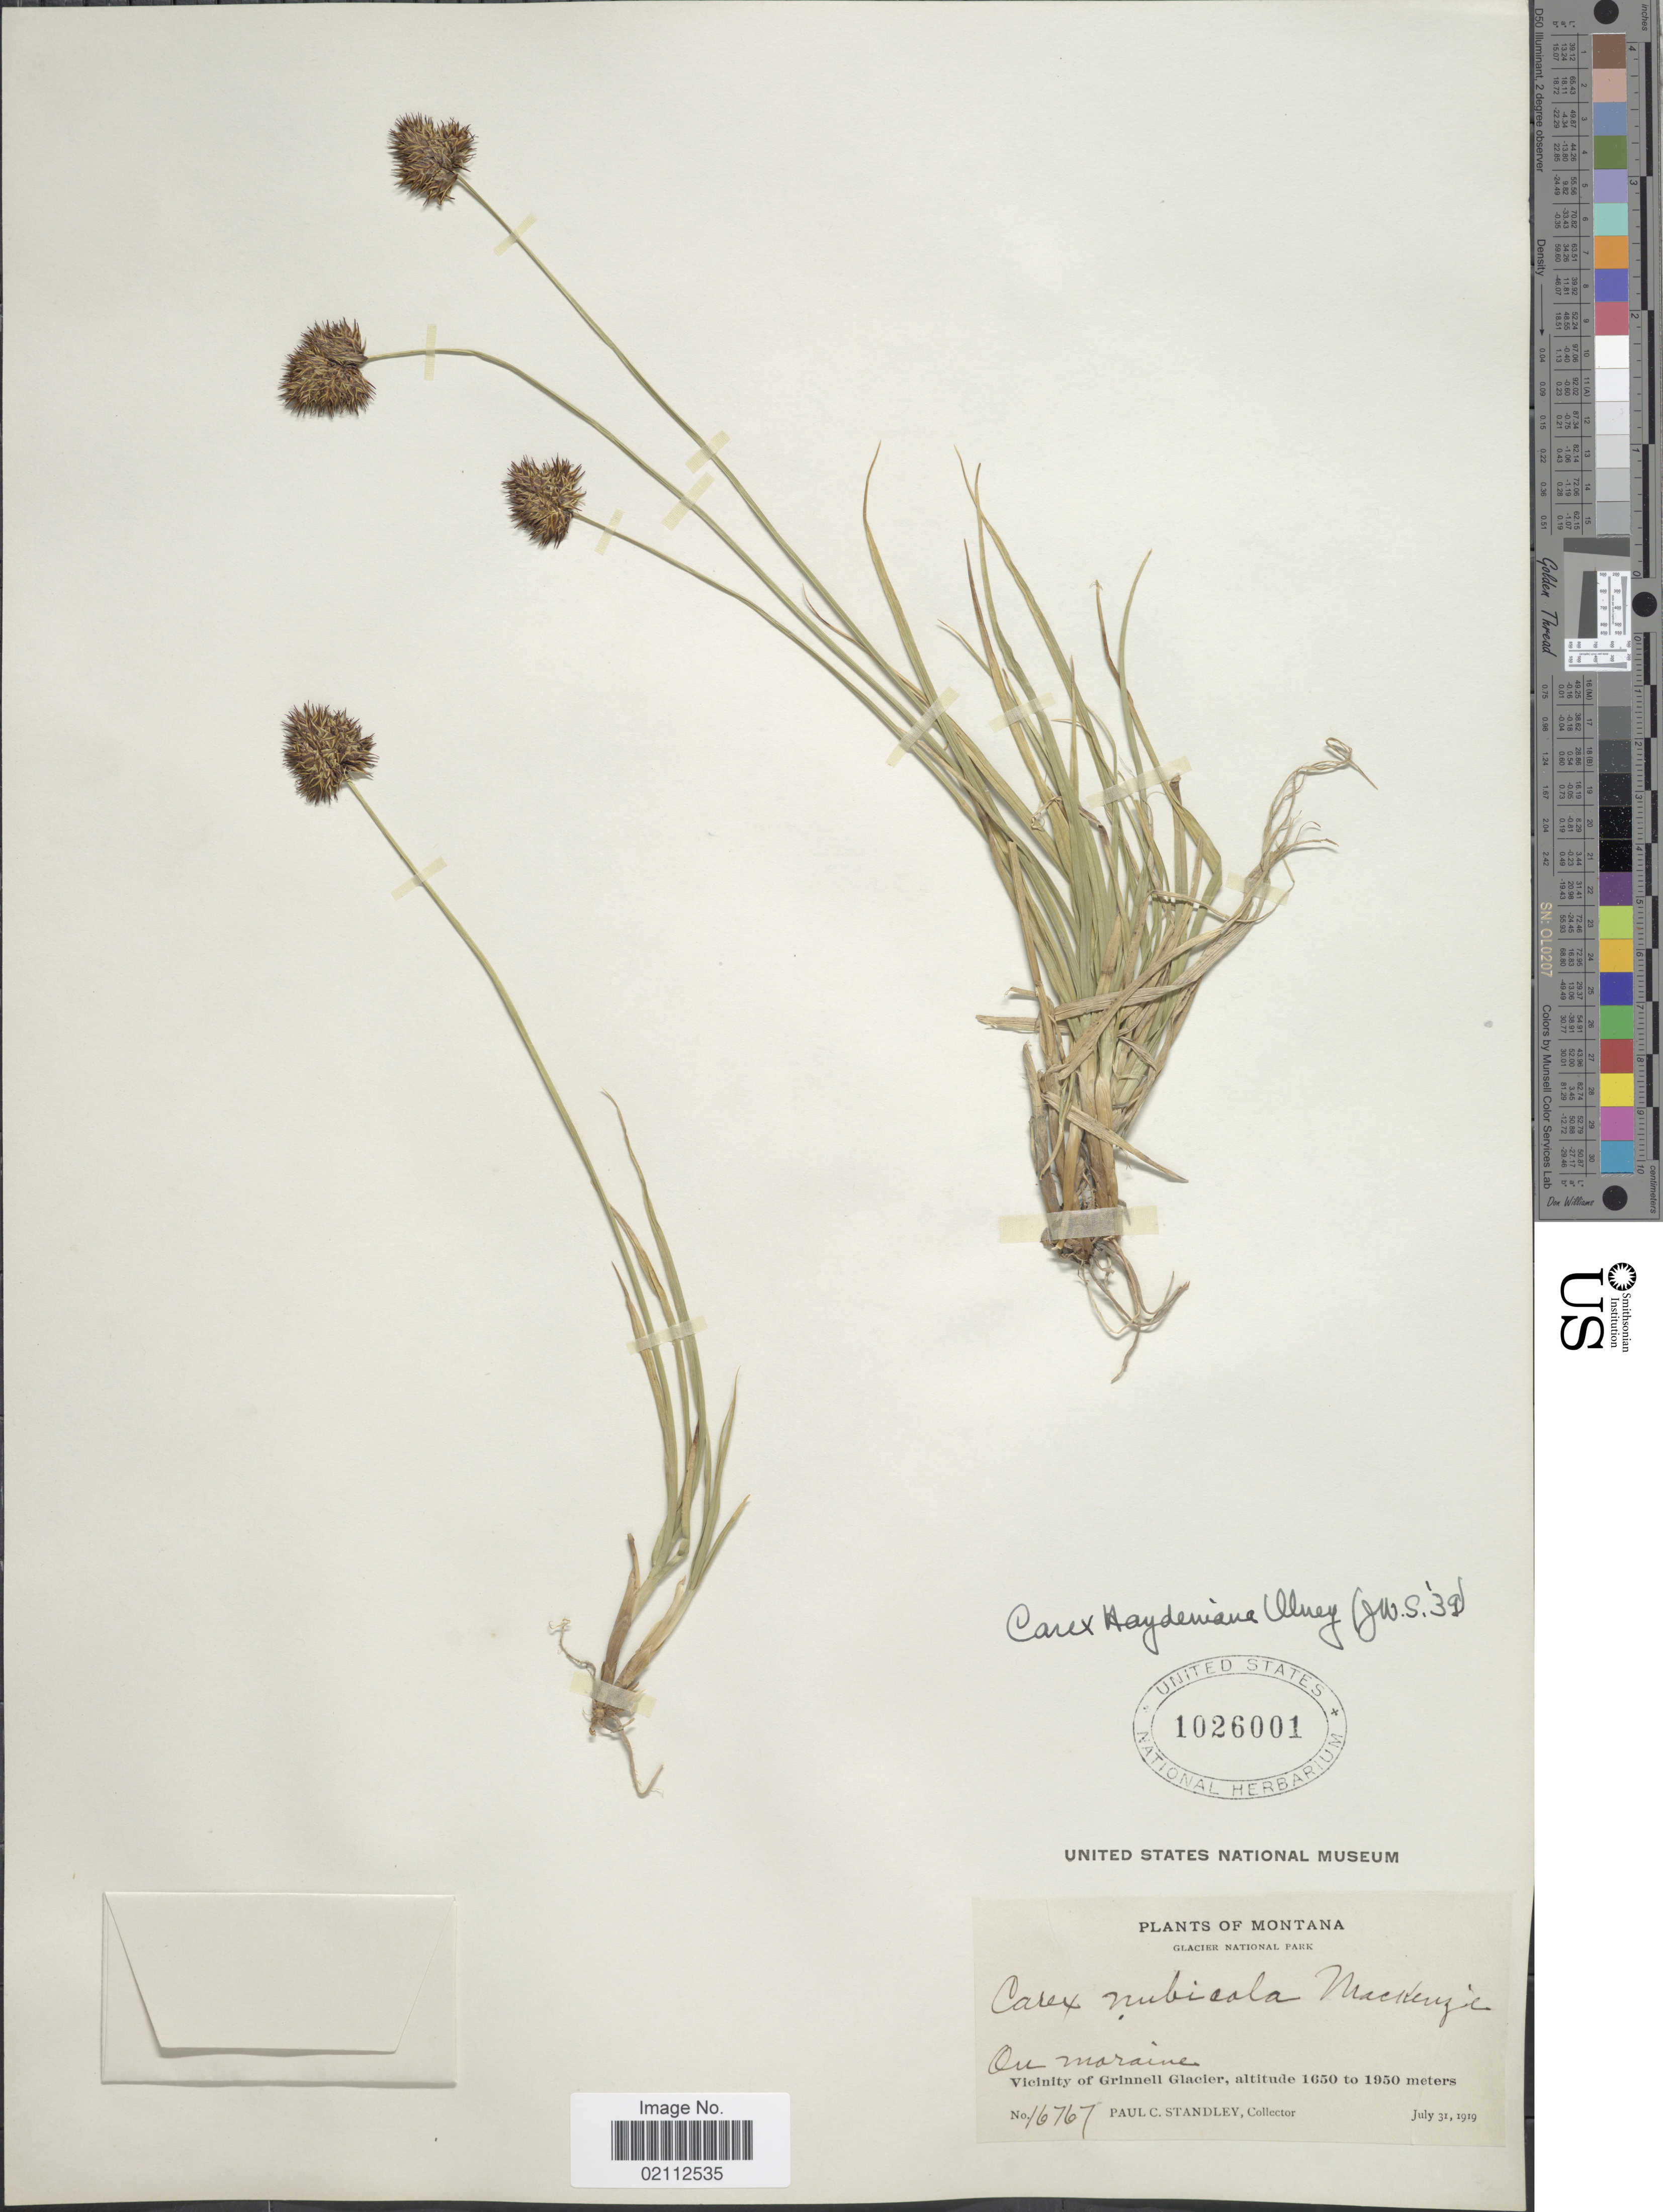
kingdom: Plantae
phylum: Tracheophyta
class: Liliopsida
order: Poales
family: Cyperaceae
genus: Carex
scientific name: Carex haydeniana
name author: Olney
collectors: P. C. Standley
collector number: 16767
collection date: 1919-07-31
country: United States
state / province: Montana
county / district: Glacier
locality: Glacier National Park, Vicinity of Grinnell Glacier.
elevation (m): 1650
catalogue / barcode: US 1026001